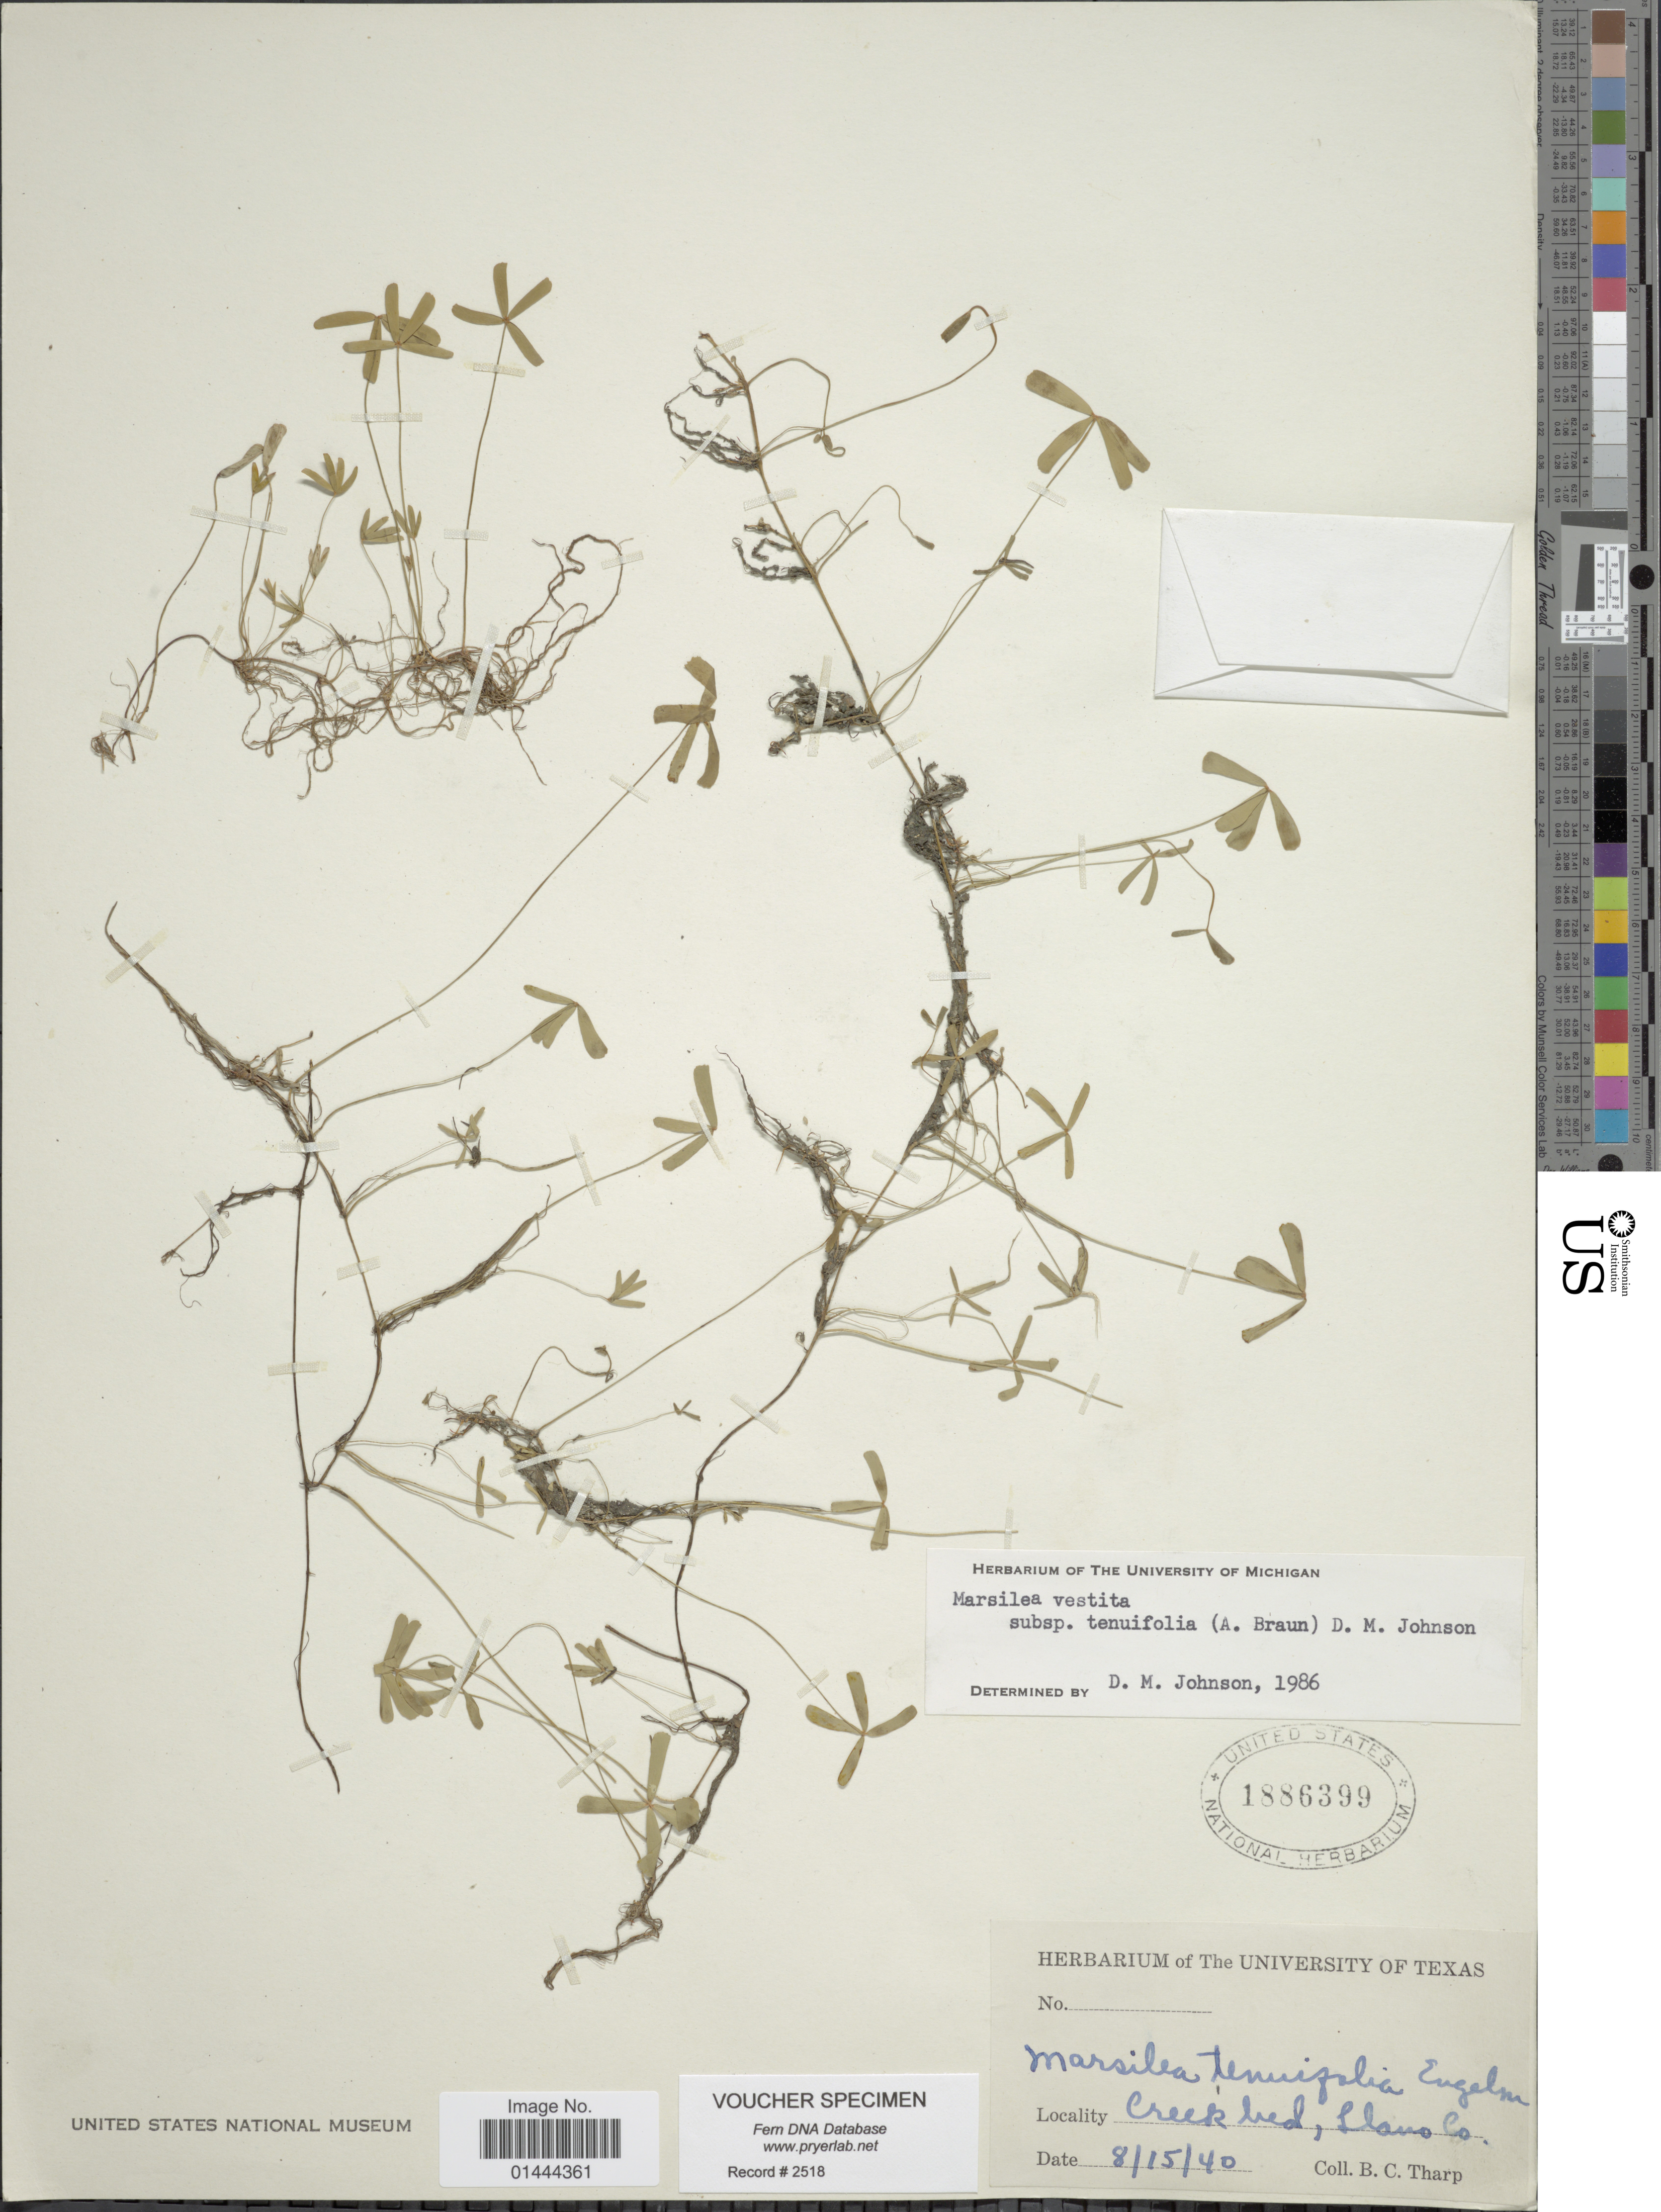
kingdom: Plantae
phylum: Tracheophyta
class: Polypodiopsida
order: Salviniales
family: Marsileaceae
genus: Marsilea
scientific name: Marsilea vestita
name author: Hook. & Grev.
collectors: B. C. Tharp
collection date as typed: Transcribed d/m/y: 15/8/40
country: United States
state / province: Texas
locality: Creek bed, Llano Co.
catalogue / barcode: US 1886399